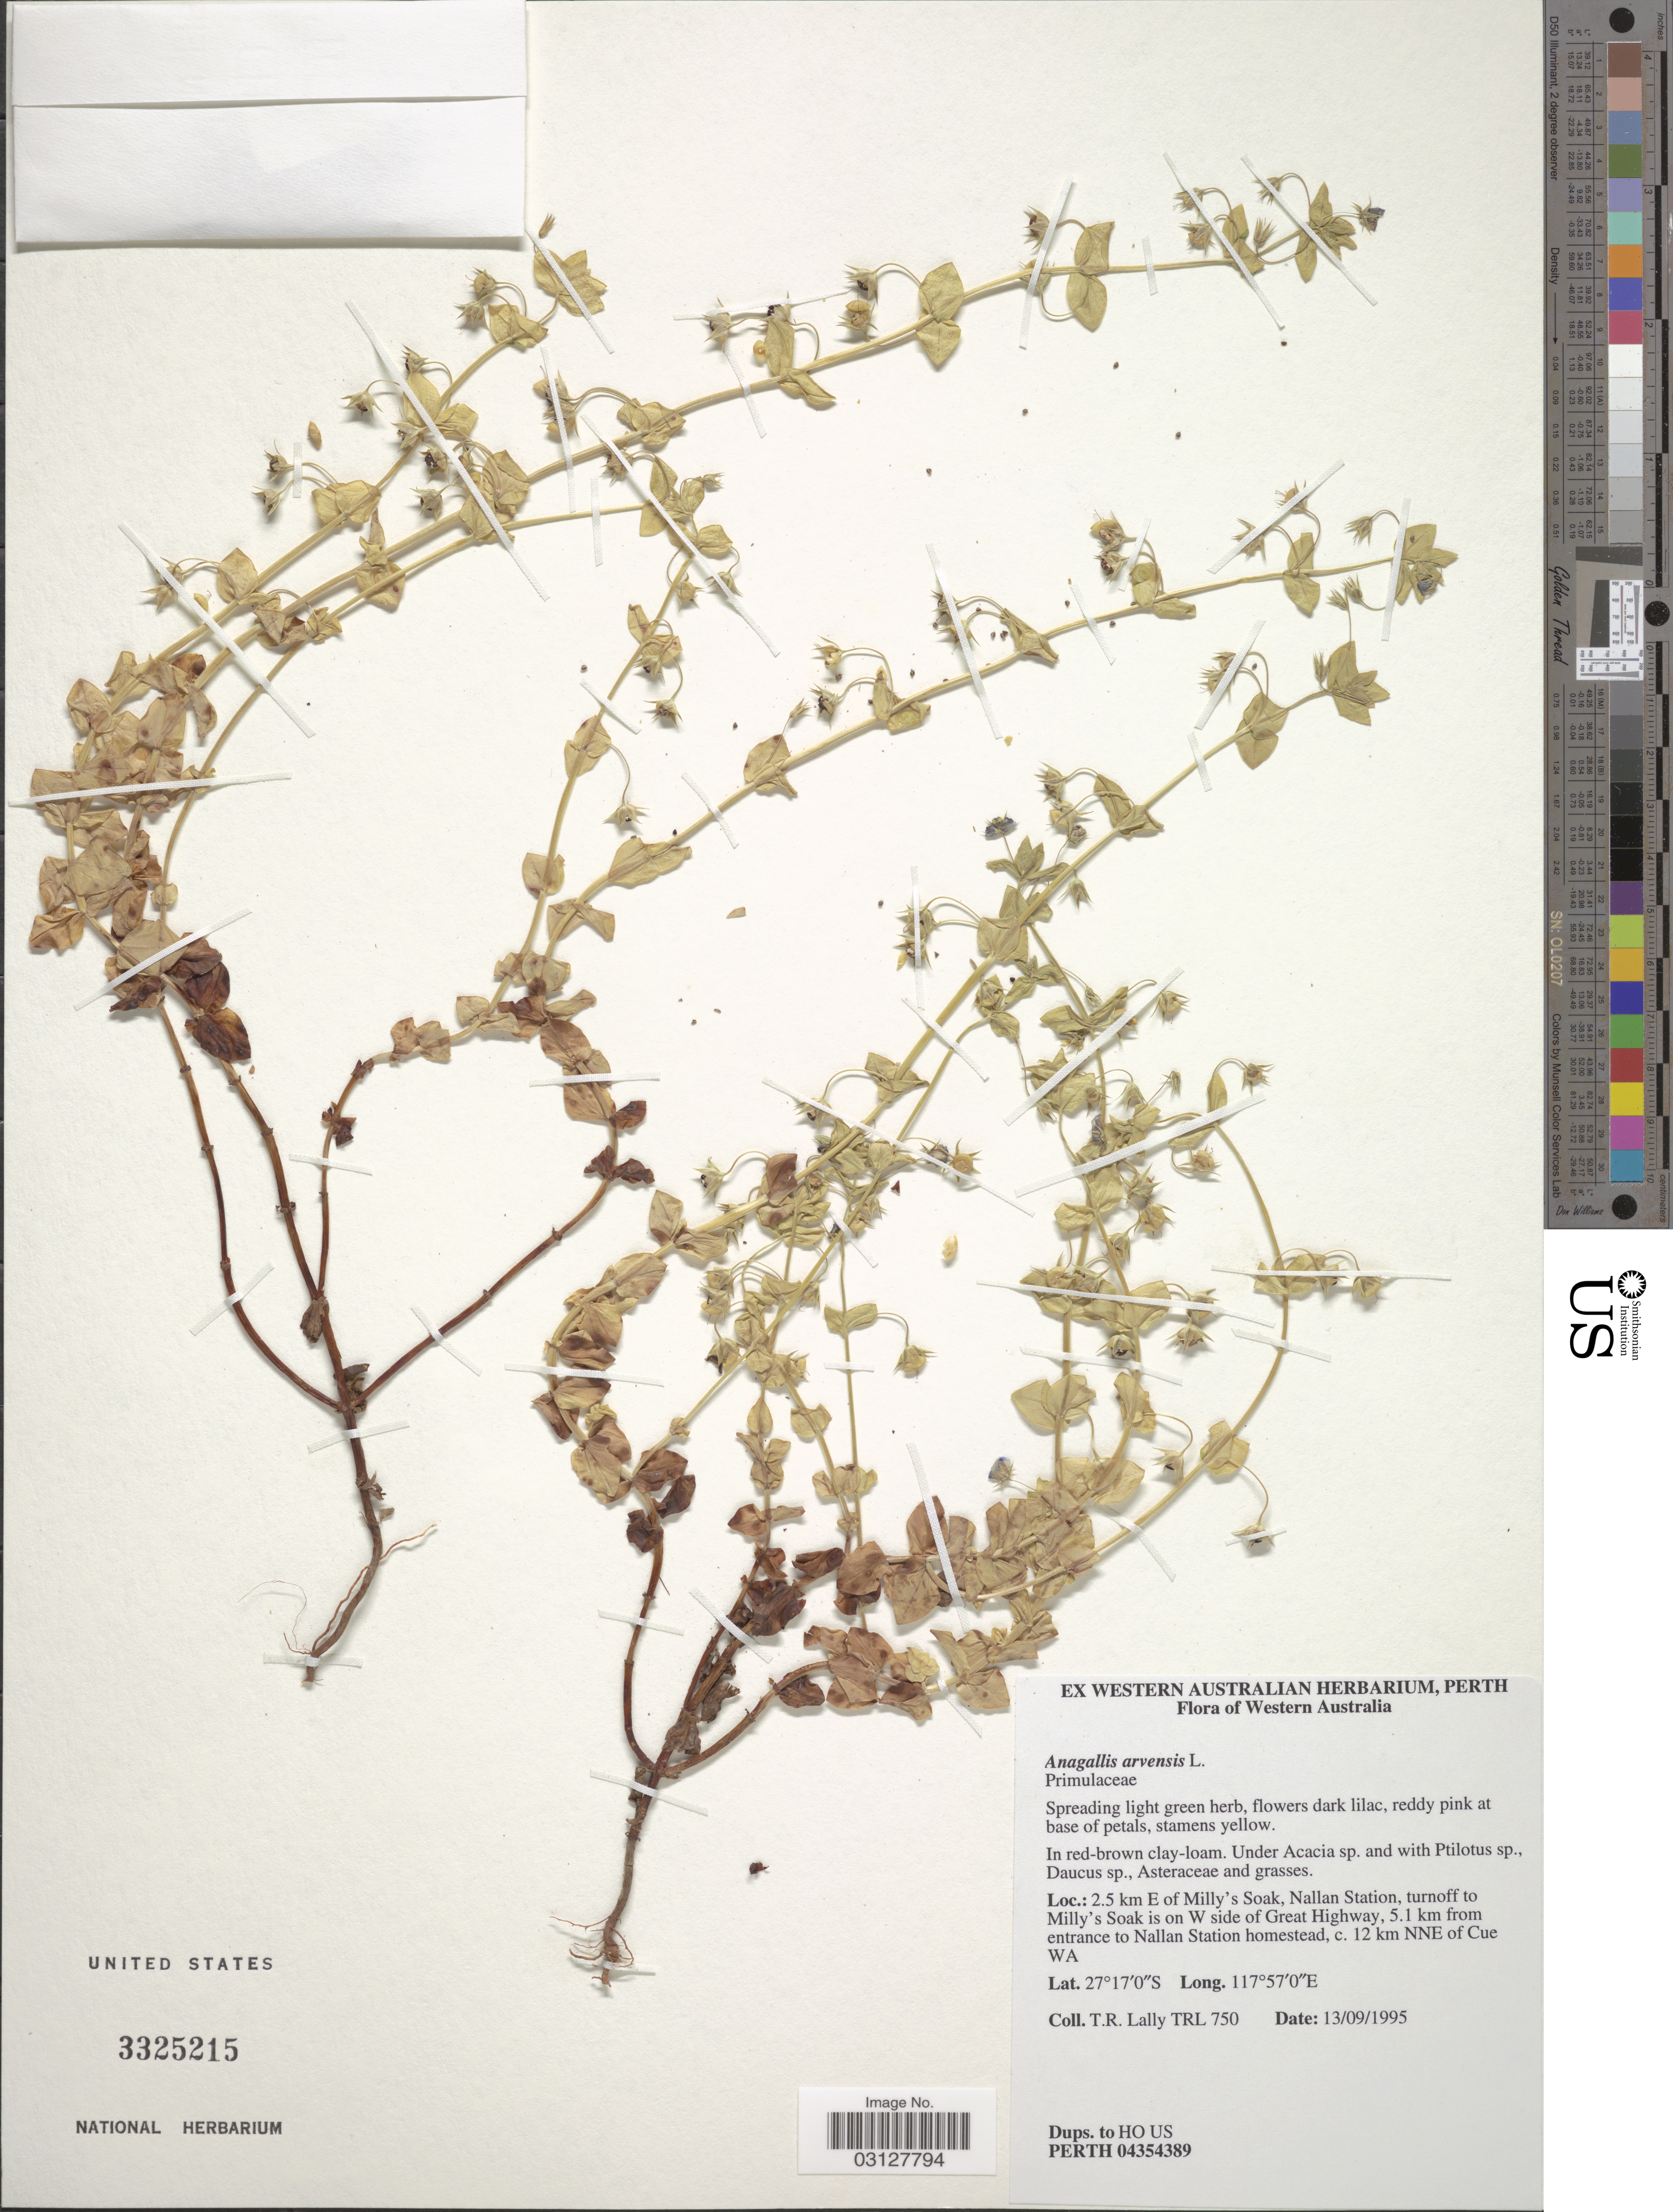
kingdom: Plantae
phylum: Tracheophyta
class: Magnoliopsida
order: Ericales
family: Primulaceae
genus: Anagallis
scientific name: Anagallis arvensis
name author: L.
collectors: T. R. Lally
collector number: TRL 750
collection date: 1995-09-13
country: Australia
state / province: Western Australia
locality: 2.5 km E of Milly's Soak, Nallan Station, turnoff to Milly's Soak is on W side of Great Highway, 5.1 km from entrance to Nallan Station homestead, c. 12 km NNE of Cue WA.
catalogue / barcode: US 3325215